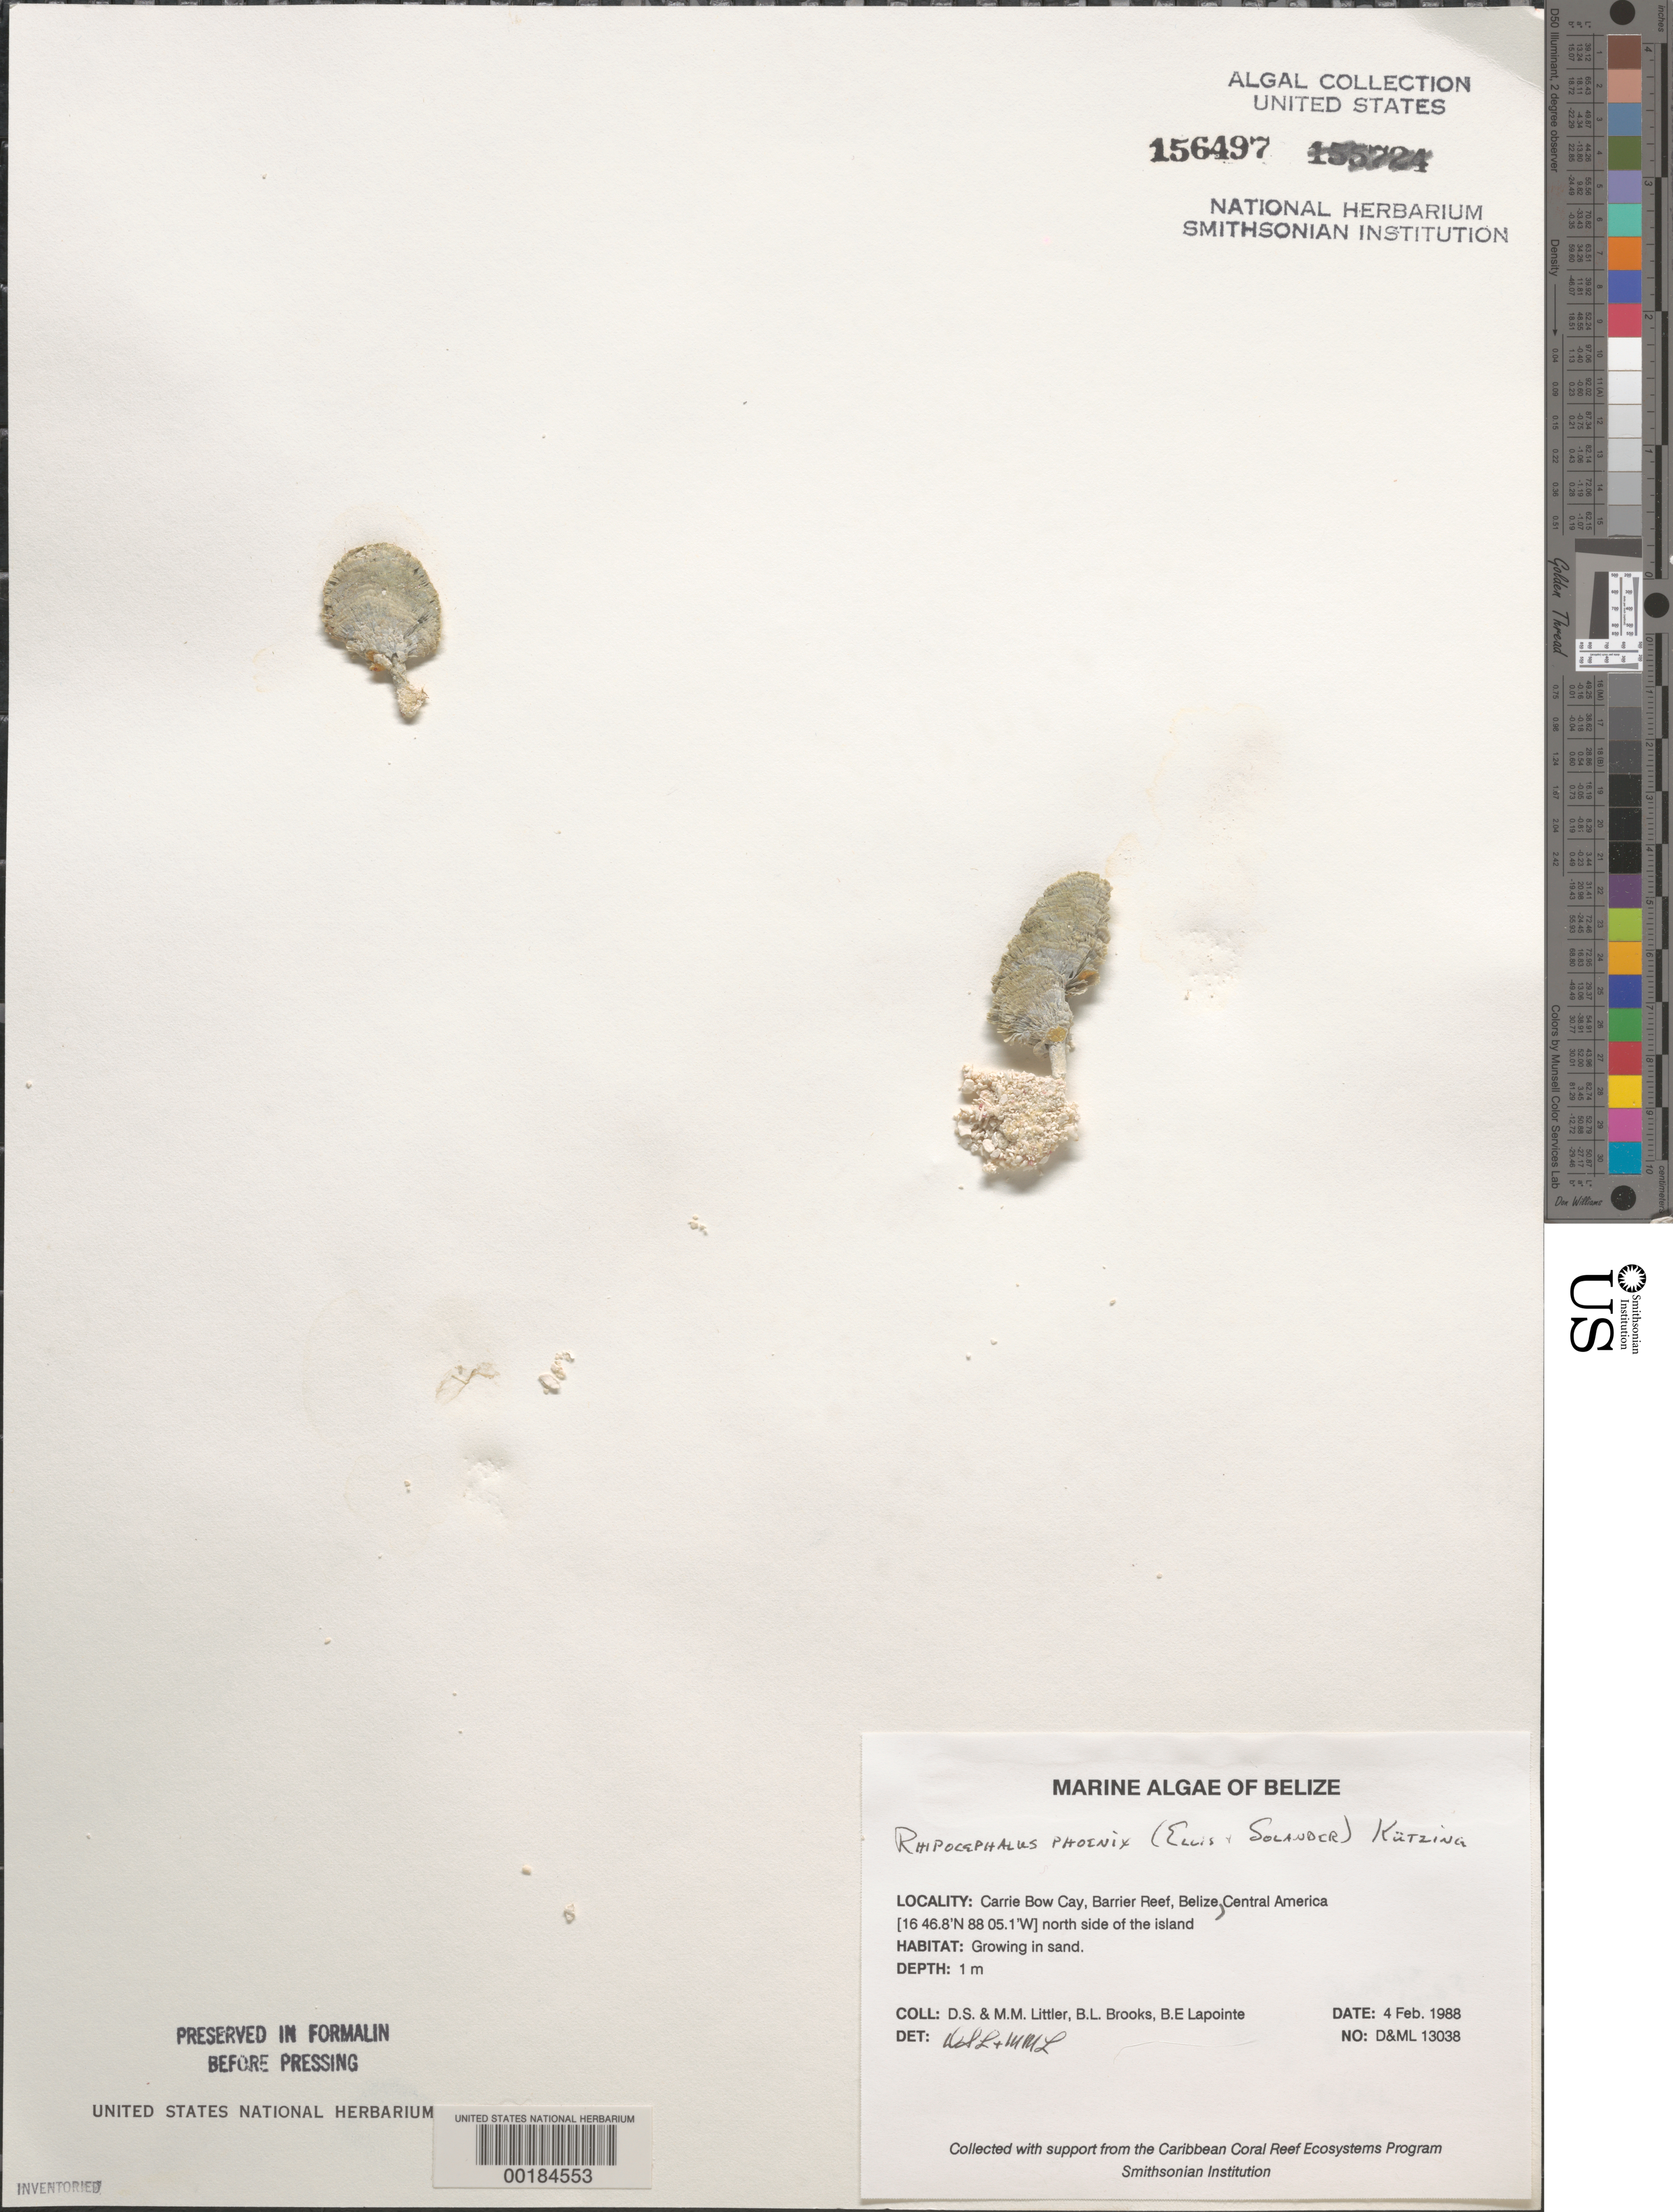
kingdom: Plantae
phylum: Chlorophyta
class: Ulvophyceae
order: Bryopsidales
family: Udoteaceae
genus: Rhipocephalus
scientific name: Rhipocephalus phoenix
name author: (J. Ellis & Sol.) Kütz.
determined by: Littler, D. S.; Littler, M. M.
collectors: D. S. Littler, M. M. Littler & B. Brooks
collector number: D&ML 13038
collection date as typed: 04 Feb 1988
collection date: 1988-02-04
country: Belize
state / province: Stann Creek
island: Carrie Bow Cay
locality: Barrier reef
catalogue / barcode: US 156497